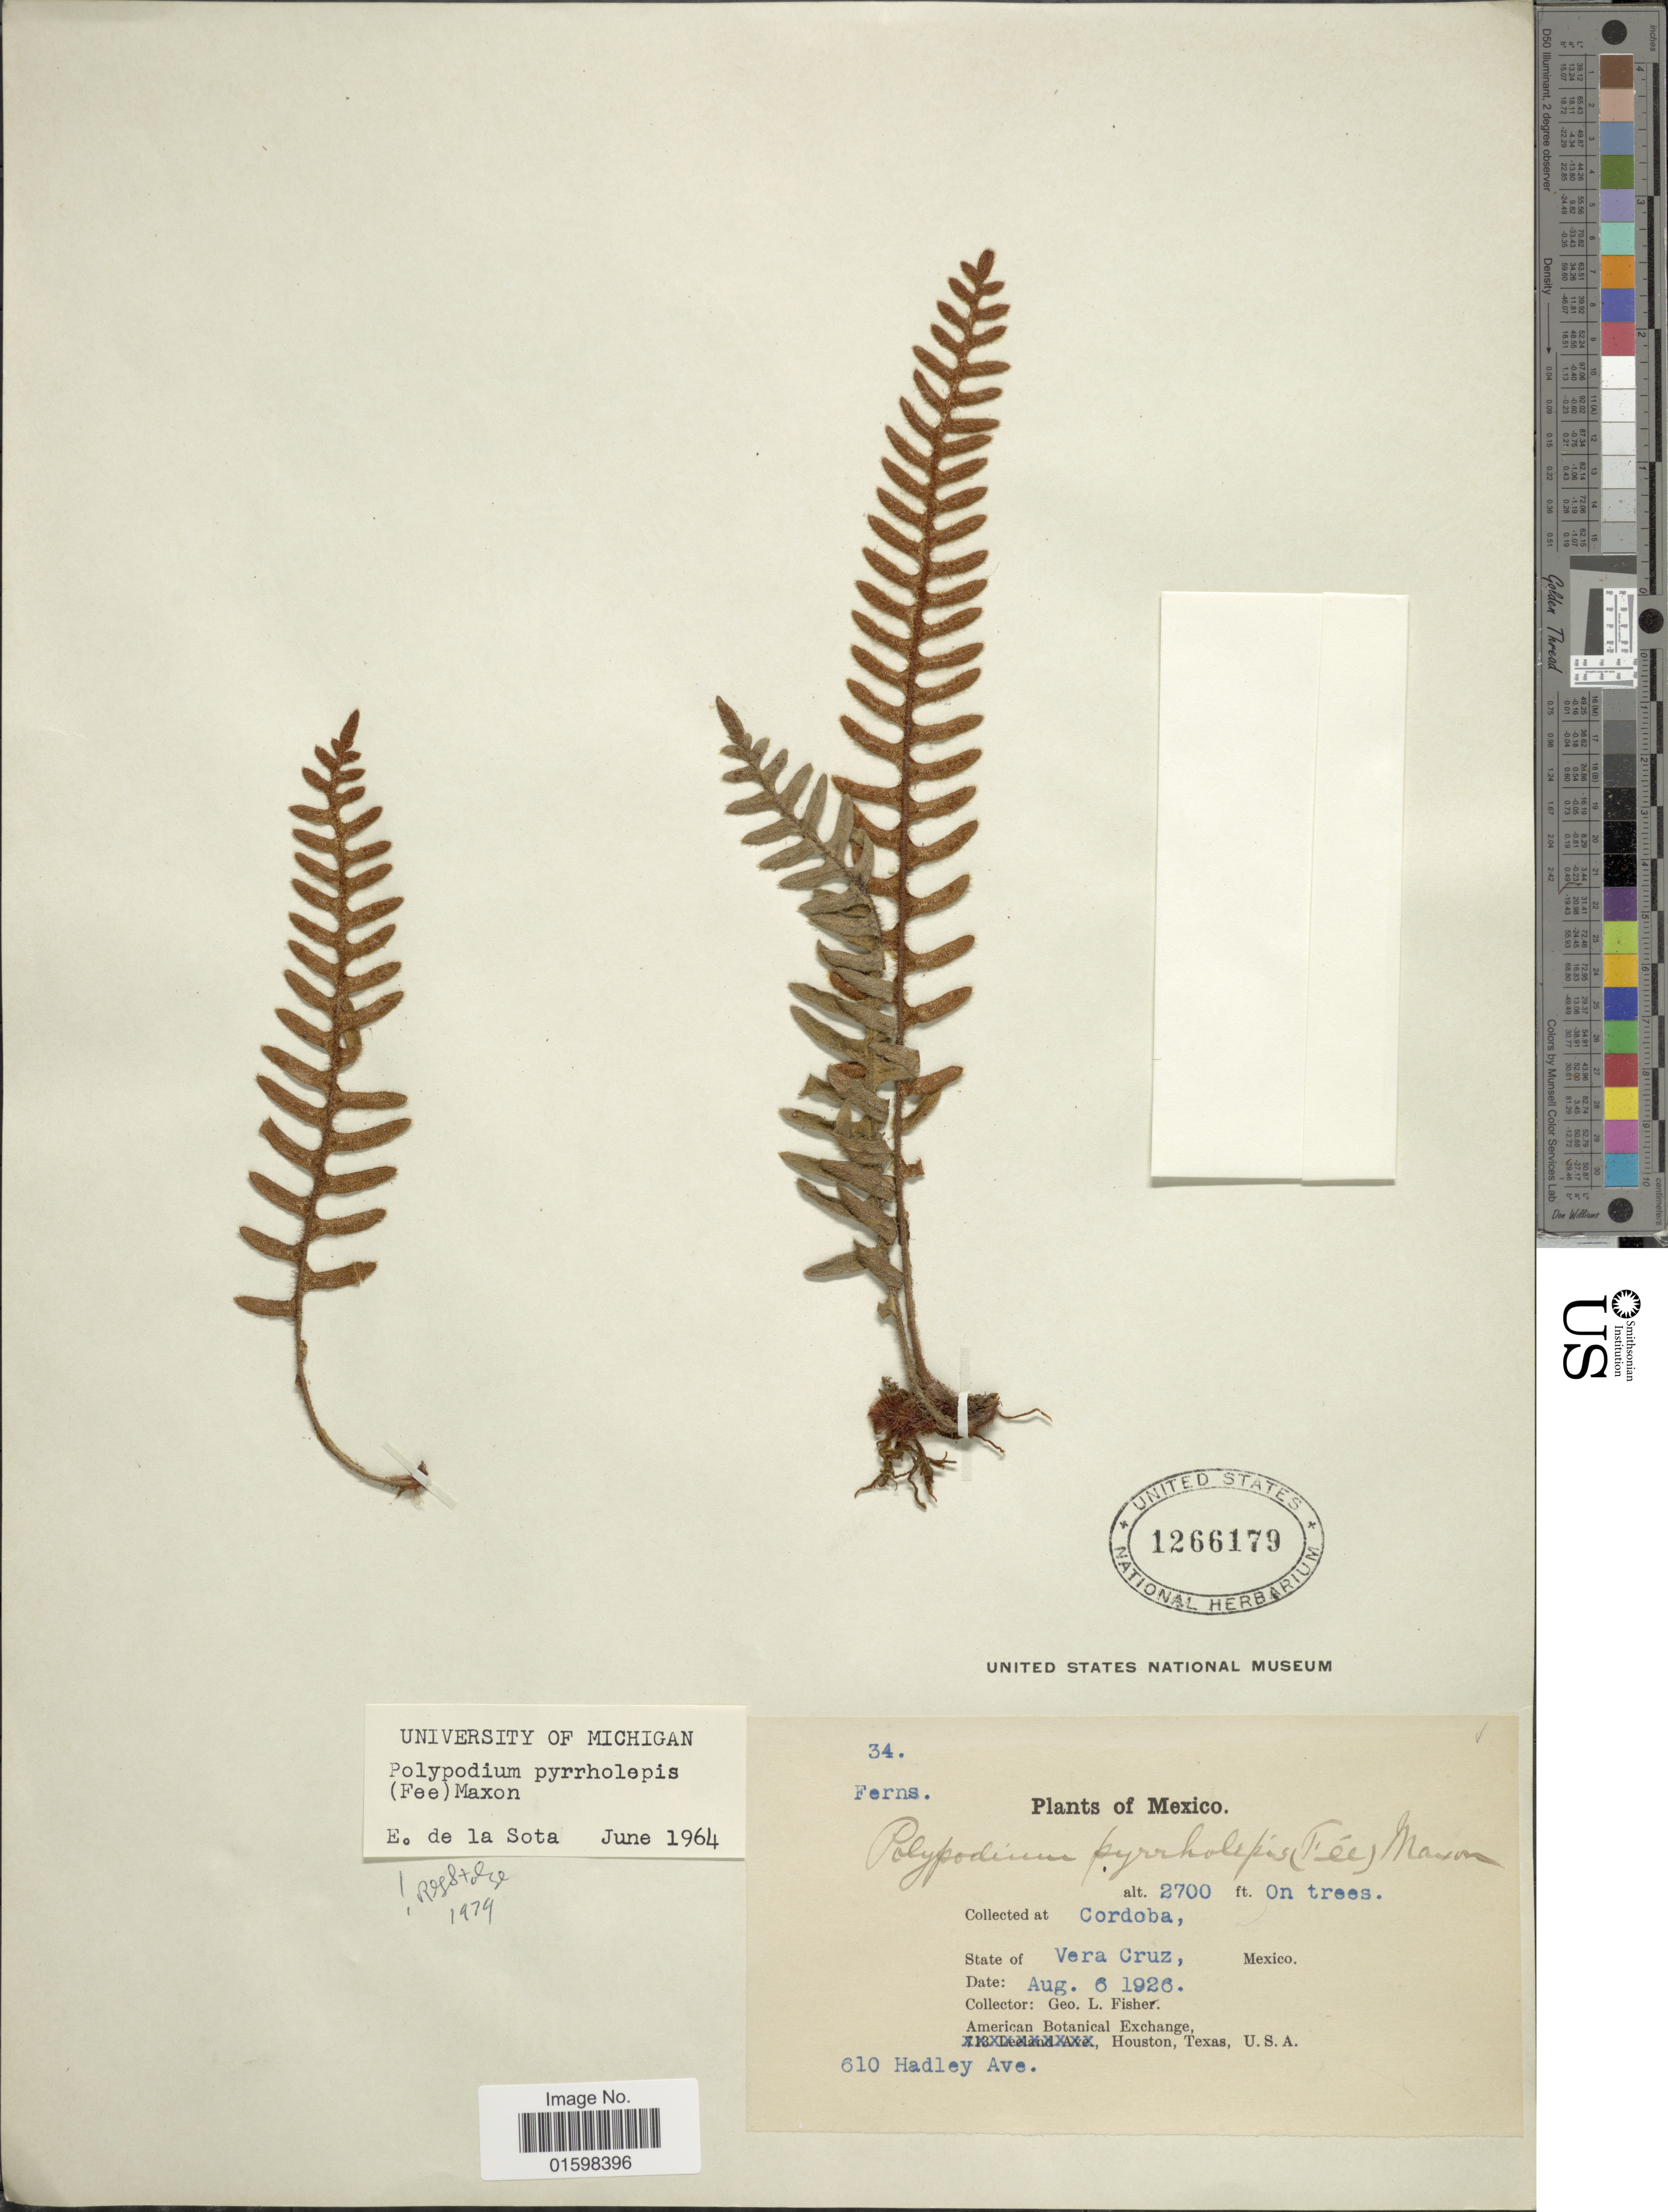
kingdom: Plantae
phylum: Tracheophyta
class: Polypodiopsida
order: Polypodiales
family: Polypodiaceae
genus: Pleopeltis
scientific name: Pleopeltis pyrrholepis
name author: (Fée) A.R. Sm. & Tejero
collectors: G. L. Fisher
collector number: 34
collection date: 1926-08-06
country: Mexico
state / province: Veracruz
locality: Cordoba, State of Vera Cruz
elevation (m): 823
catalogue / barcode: US 1266179